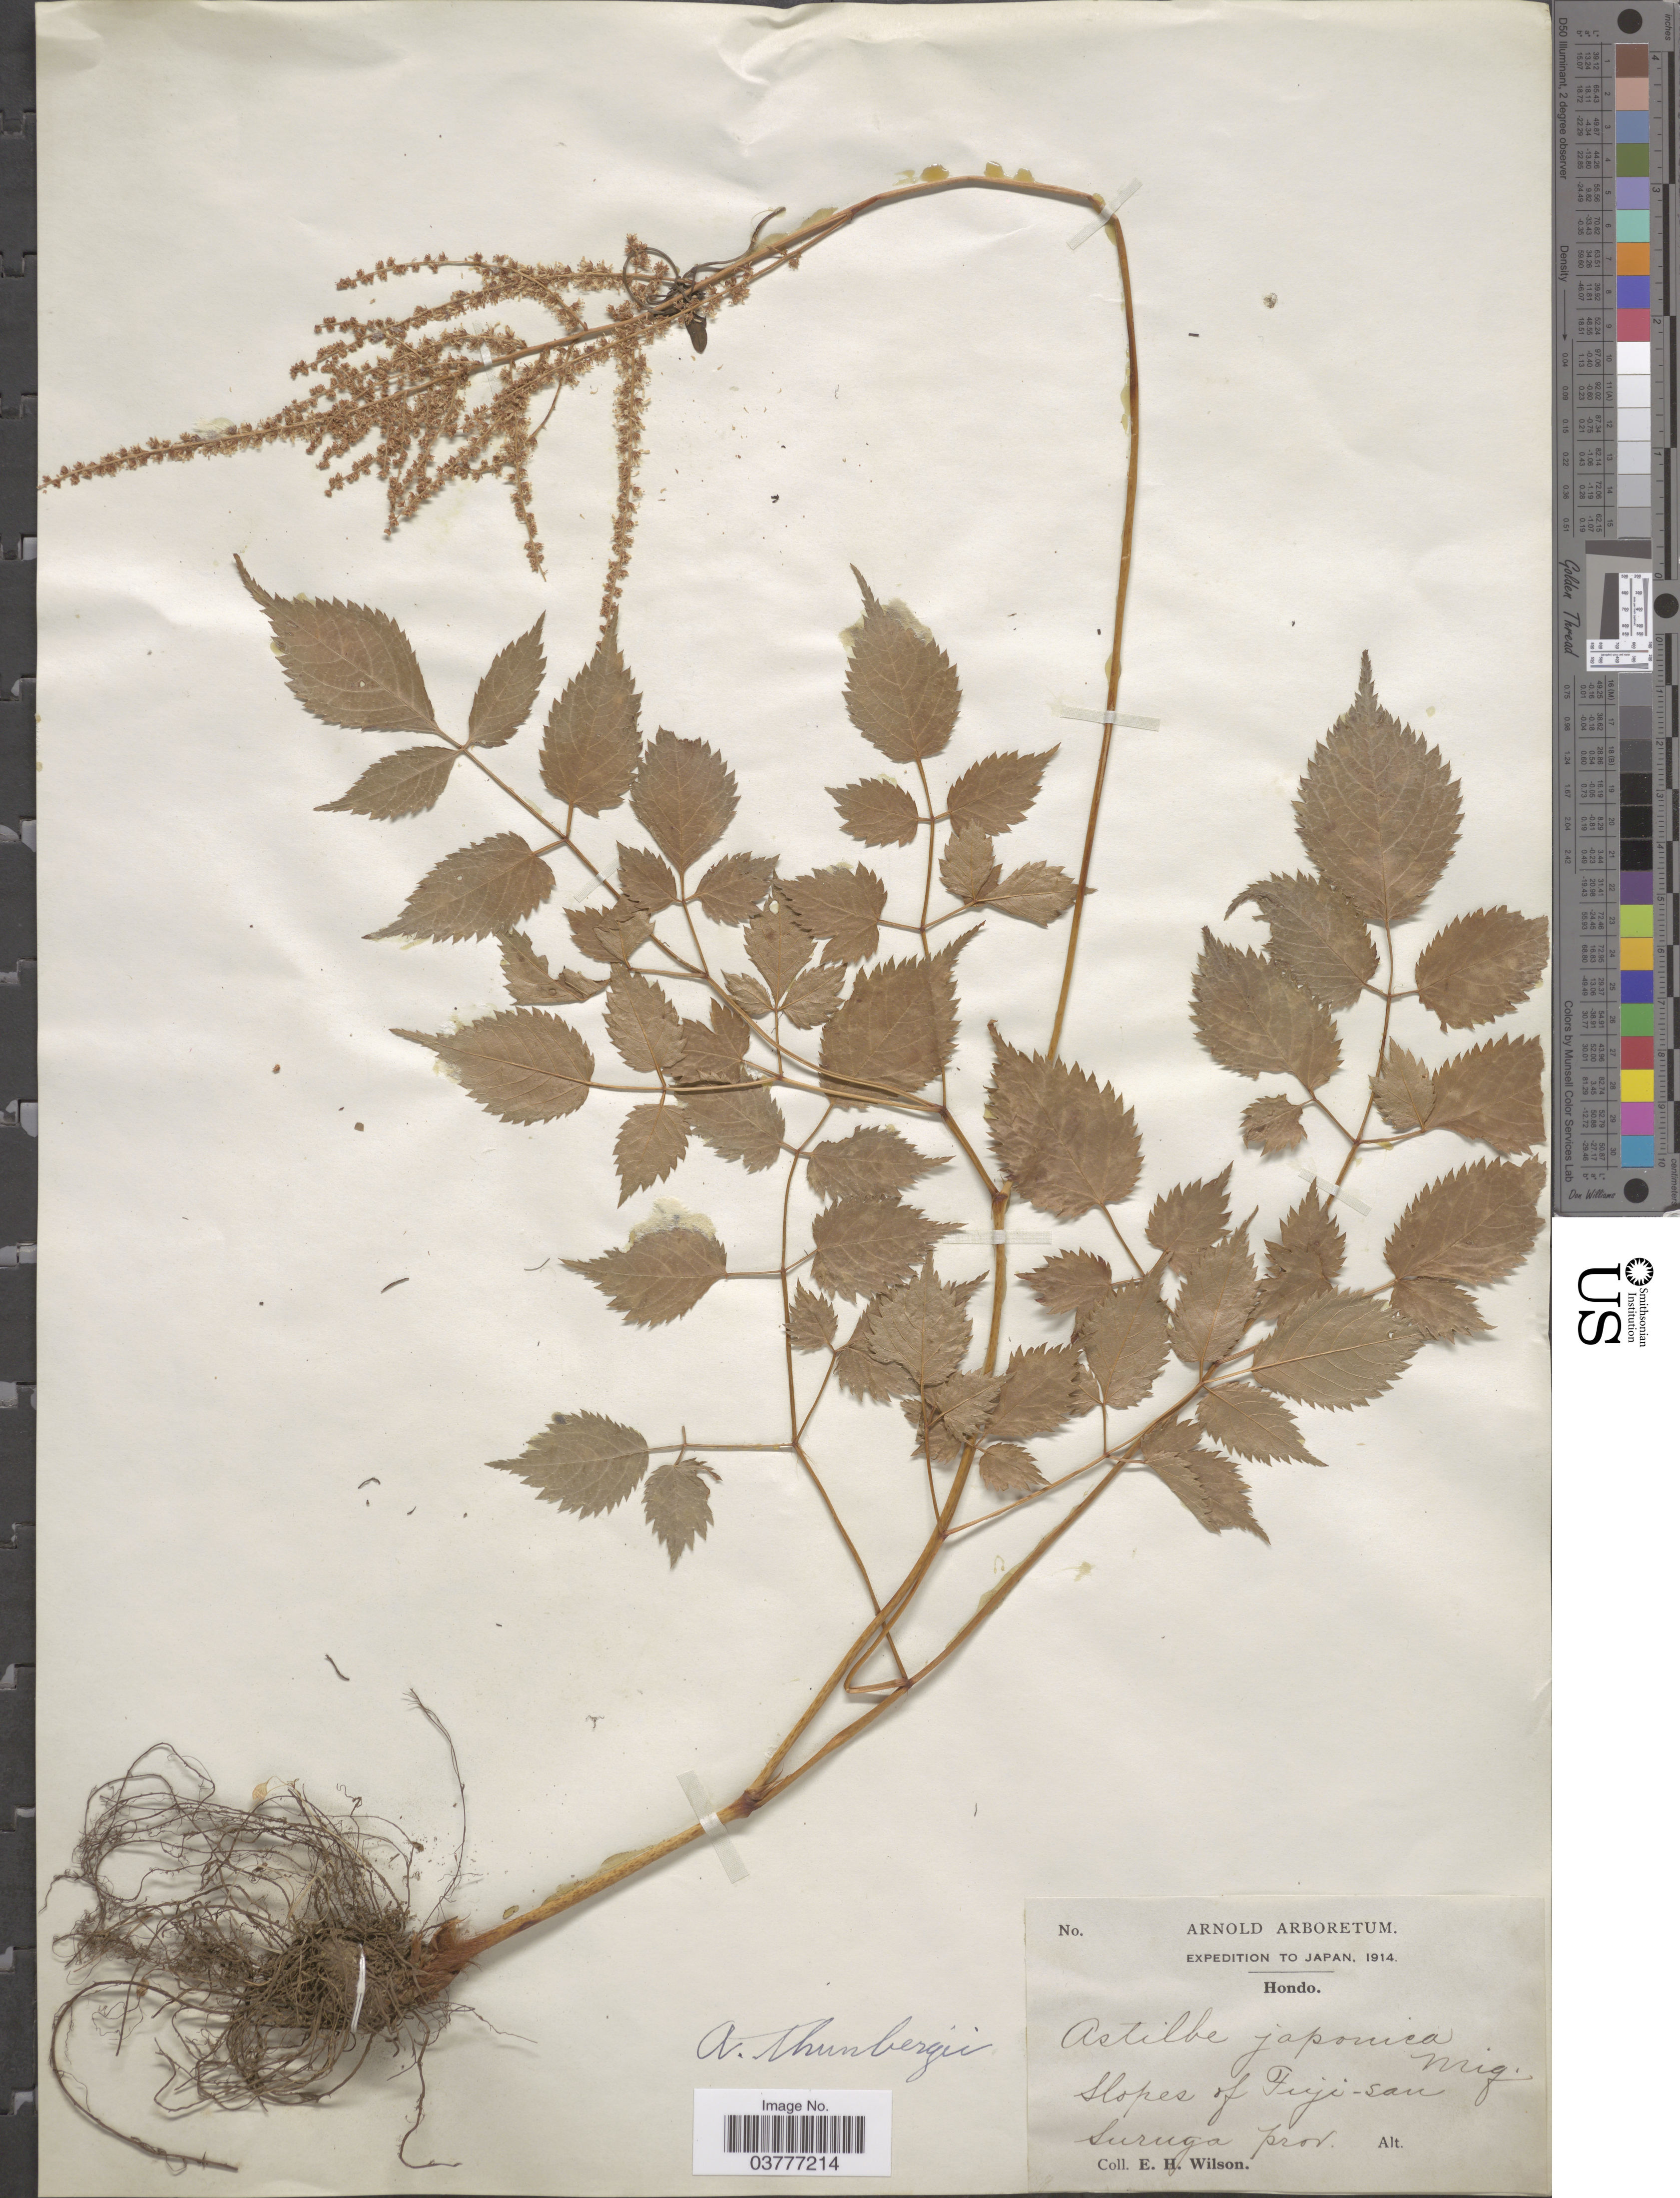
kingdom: Plantae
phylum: Tracheophyta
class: Magnoliopsida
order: Saxifragales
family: Saxifragaceae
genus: Astilbe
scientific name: Astilbe thunbergii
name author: (Siebold & Zucc.) Miq.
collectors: E. Wilson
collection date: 1914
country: Japan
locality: Hondo. Slopes of Fuji-san. Suruga prov.